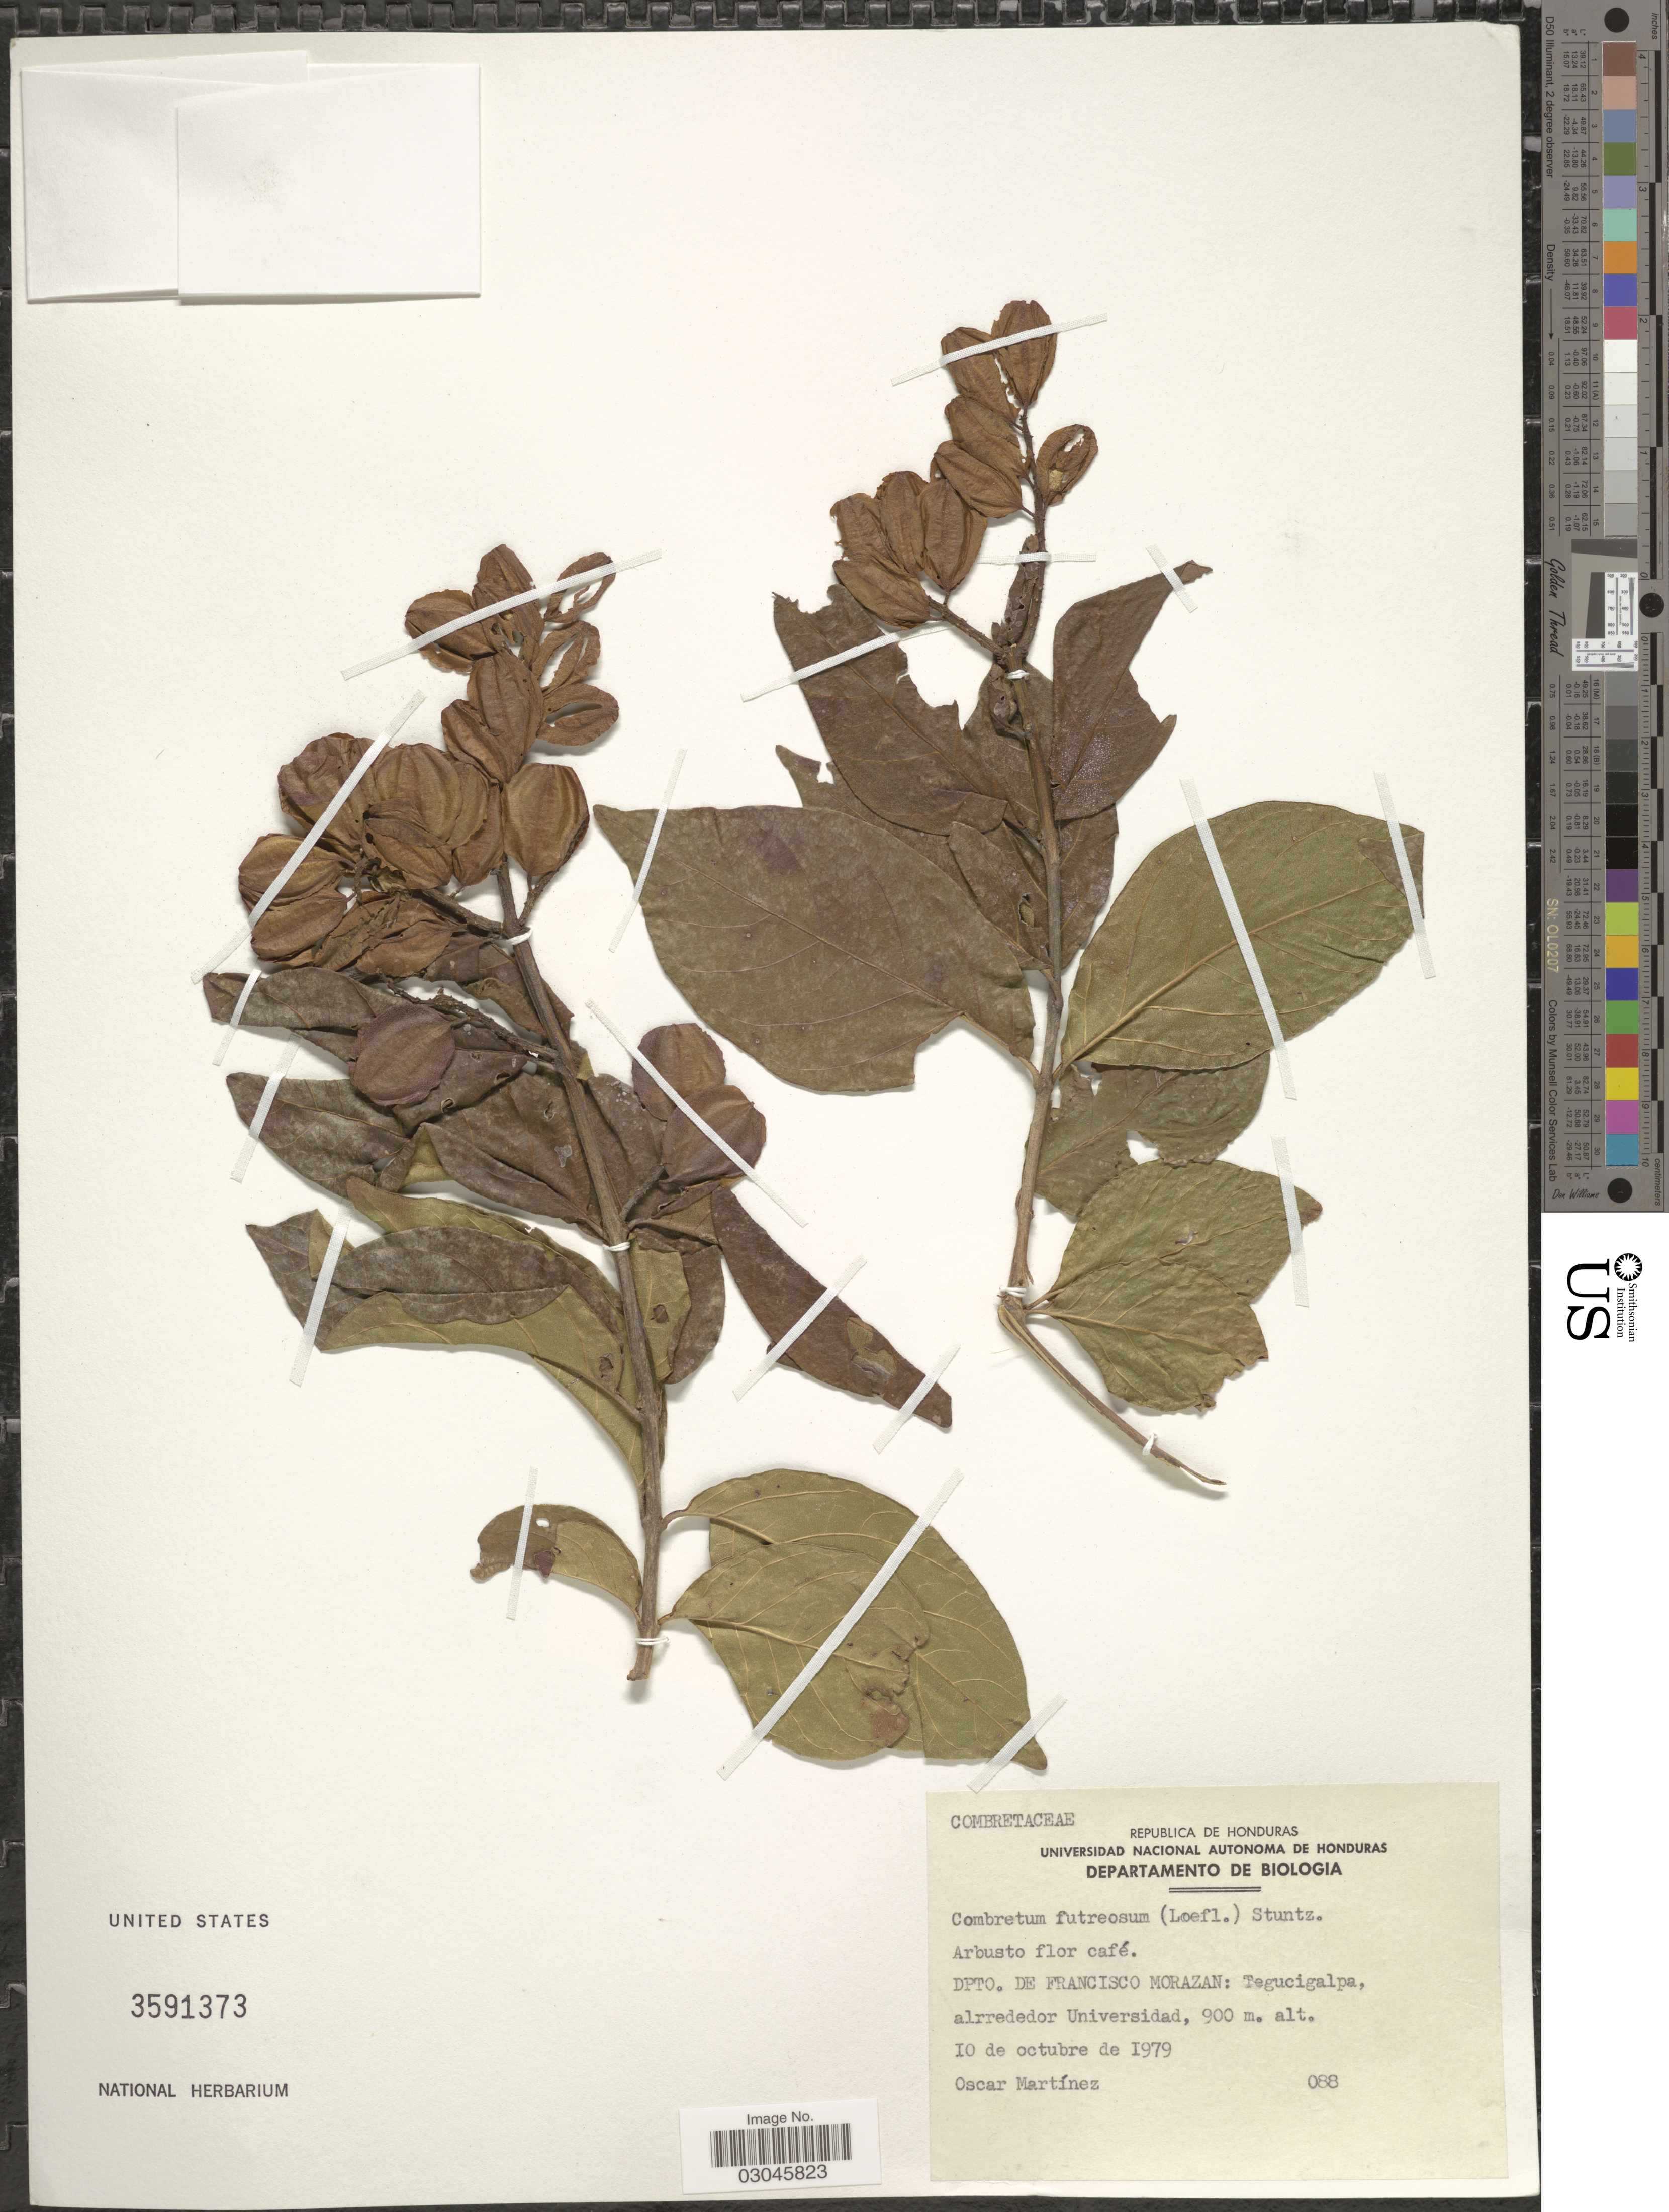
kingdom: Plantae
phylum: Tracheophyta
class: Magnoliopsida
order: Myrtales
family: Combretaceae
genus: Combretum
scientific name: Combretum fruticosum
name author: (Loefl.) Stuntz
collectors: O. Martínez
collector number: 088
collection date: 1979-10-10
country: Honduras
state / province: Fco. Morazán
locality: Dpto. de Francisco Morazan: Tegicigalpa, alrrededor Universidad.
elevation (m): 900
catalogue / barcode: US 3591373